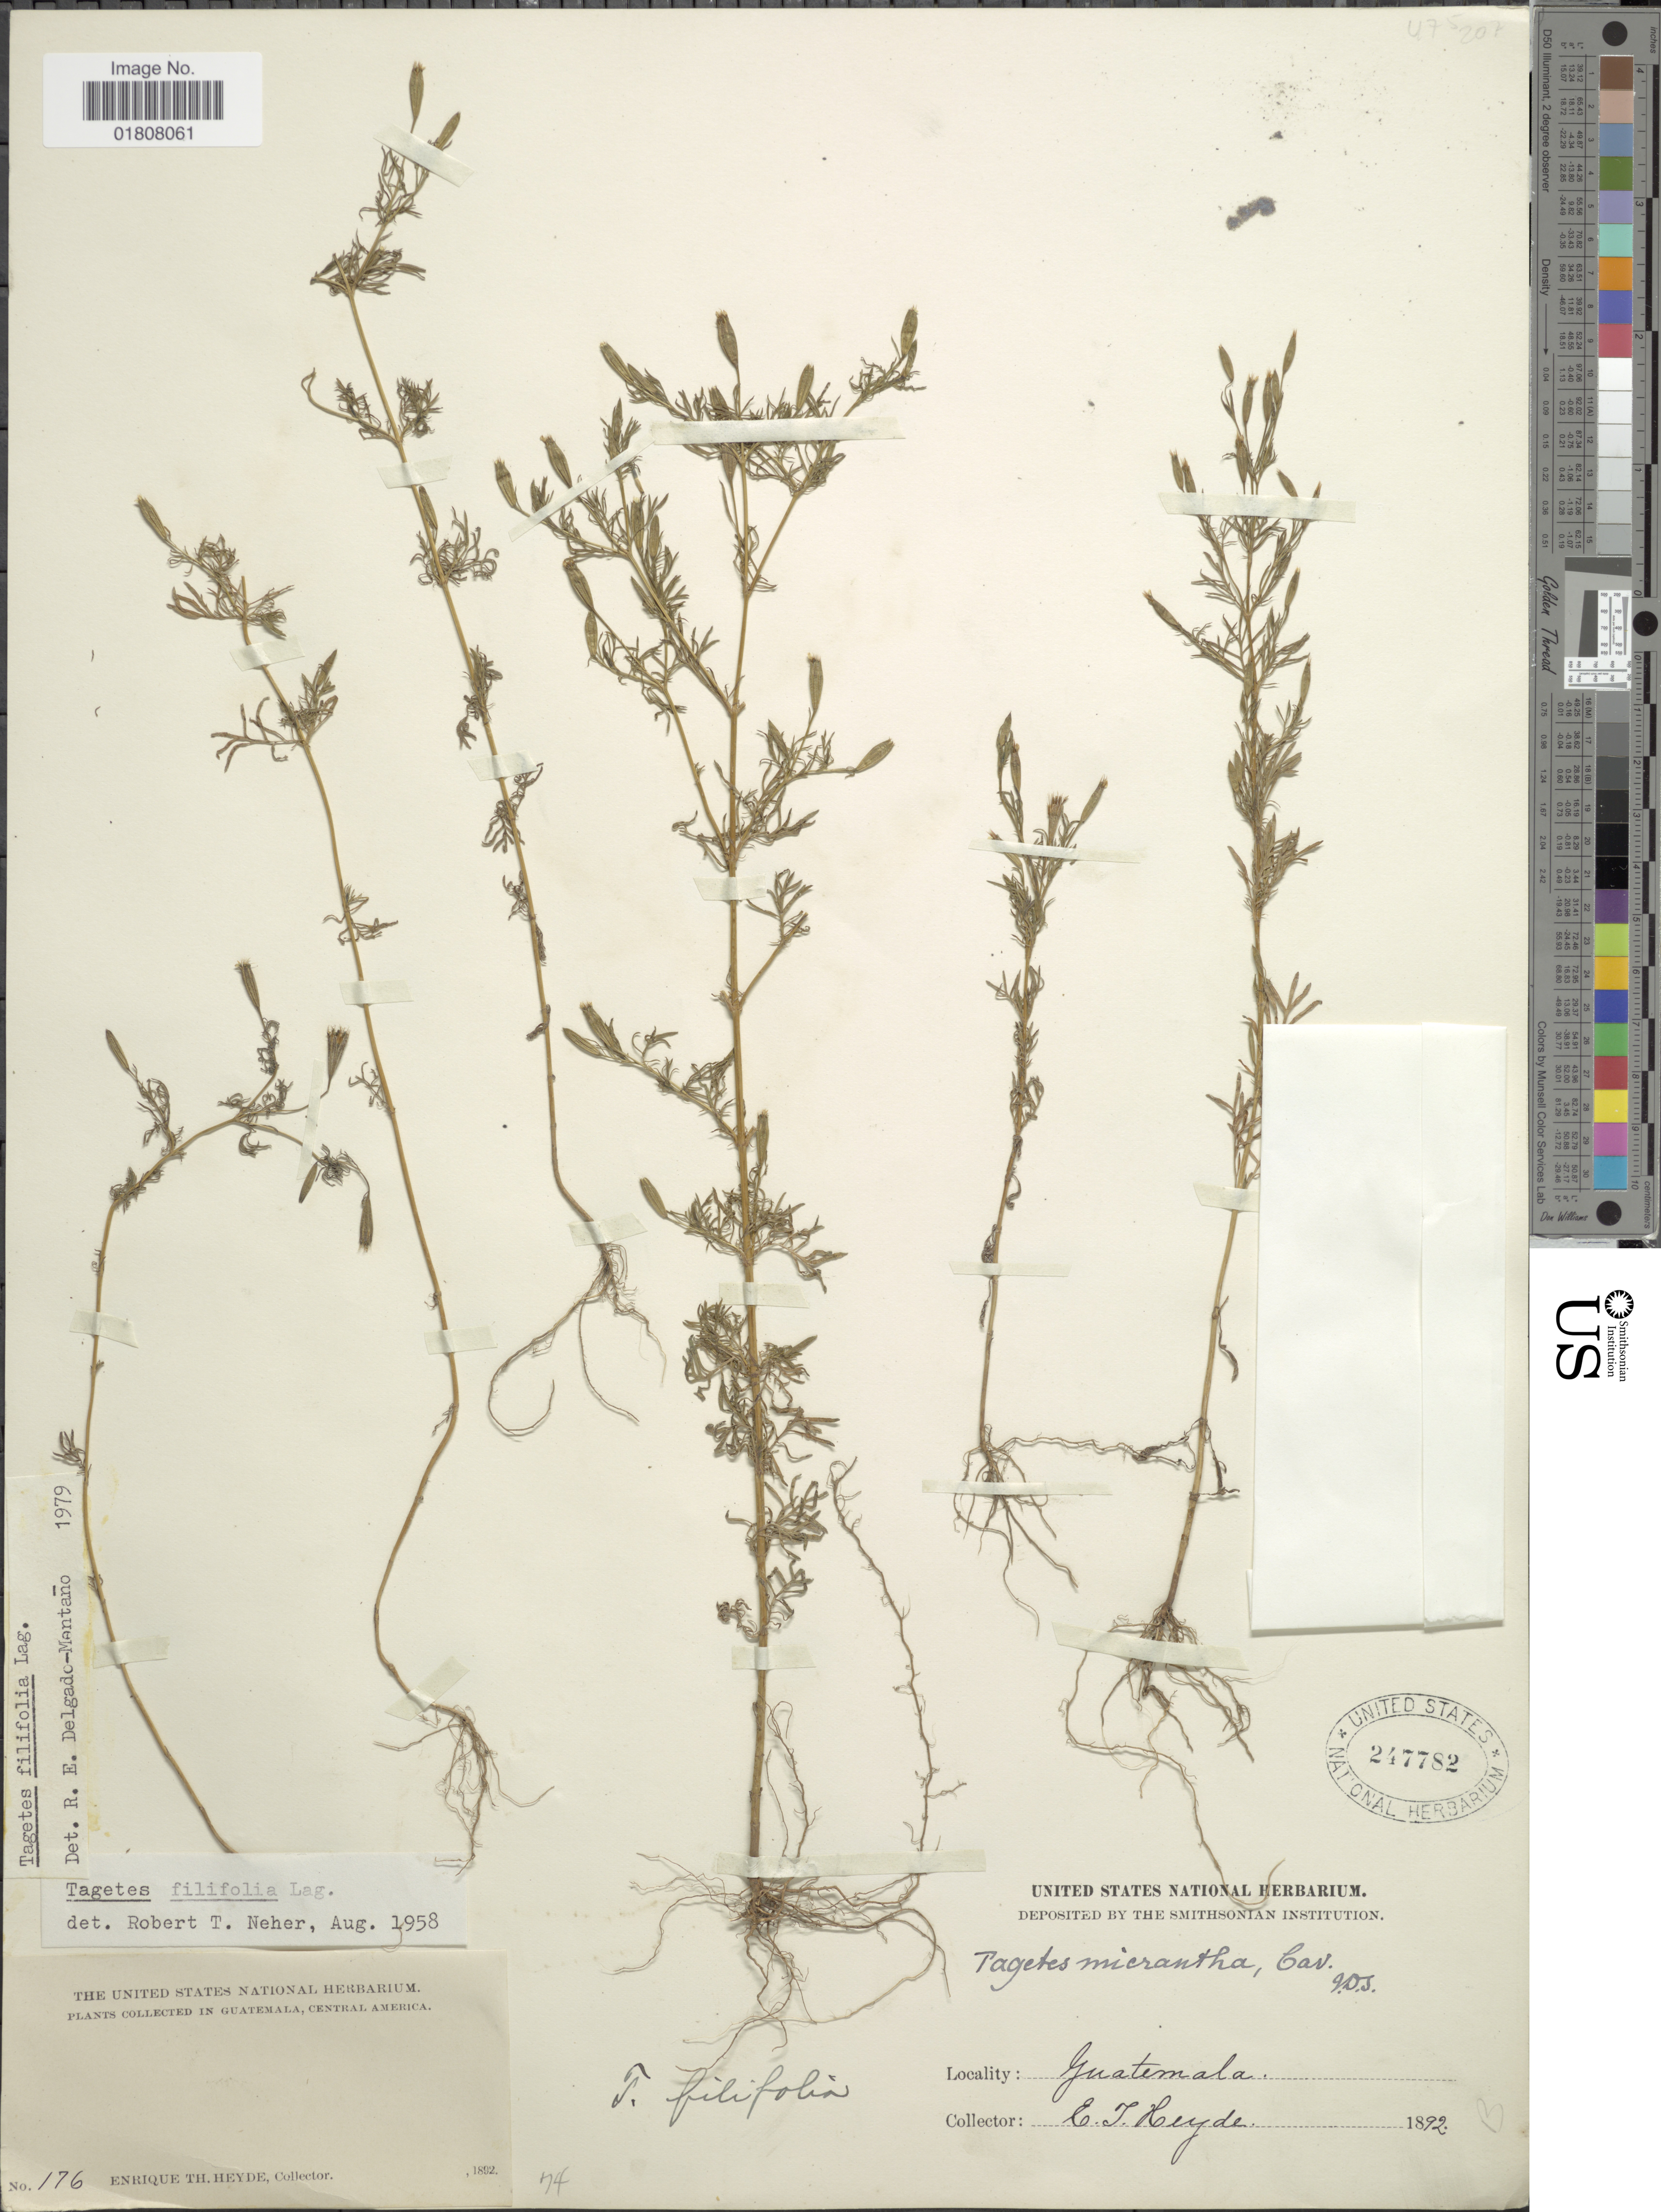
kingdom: Plantae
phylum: Tracheophyta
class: Magnoliopsida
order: Asterales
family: Asteraceae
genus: Tagetes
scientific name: Tagetes filifolia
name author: Lag.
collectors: E. T. Heyde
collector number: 176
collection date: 1892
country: Guatemala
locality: Central America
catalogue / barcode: US 247782